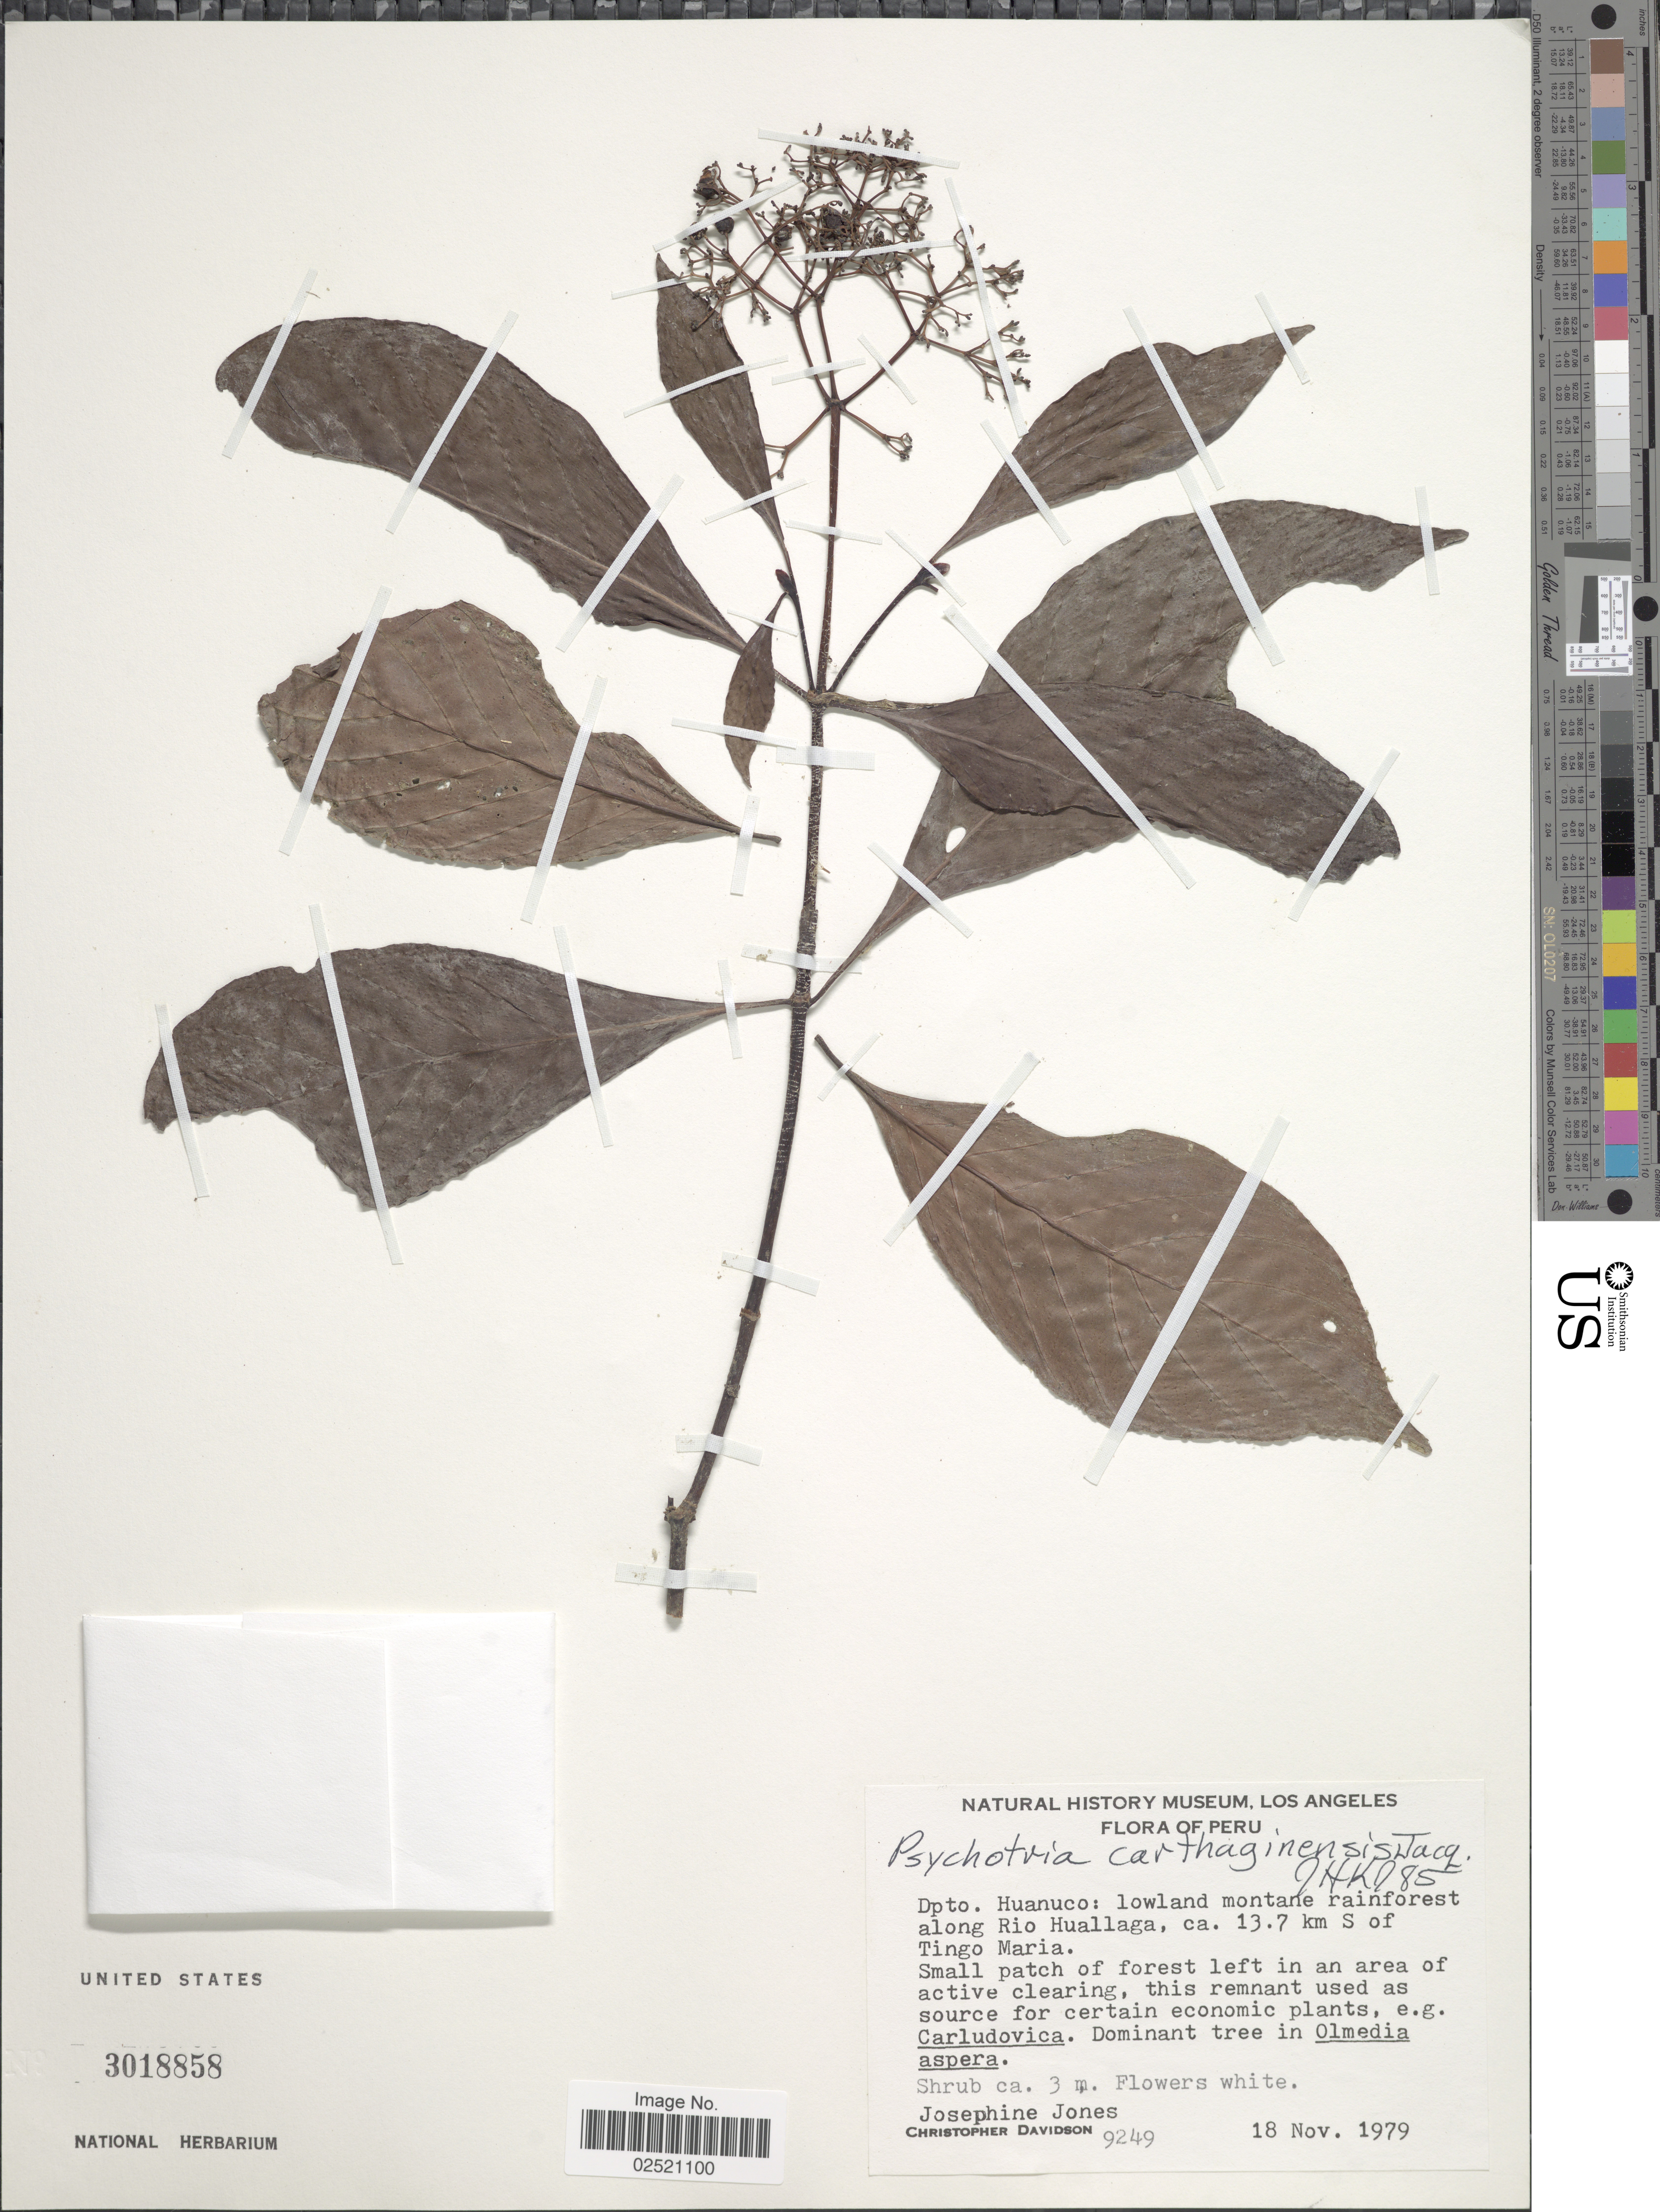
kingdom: Plantae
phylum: Tracheophyta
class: Magnoliopsida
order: Gentianales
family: Rubiaceae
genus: Psychotria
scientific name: Psychotria carthagenensis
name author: Jacq.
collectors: J. Jones & C. Davidson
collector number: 9249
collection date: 1979-11-18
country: Peru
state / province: Huánuco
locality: Lowland montane rainforest along Rio Huallaga, ca. 13.7 km S of Tingo Maria, small patch of forest left in an area of active clearing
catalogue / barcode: US 3018858